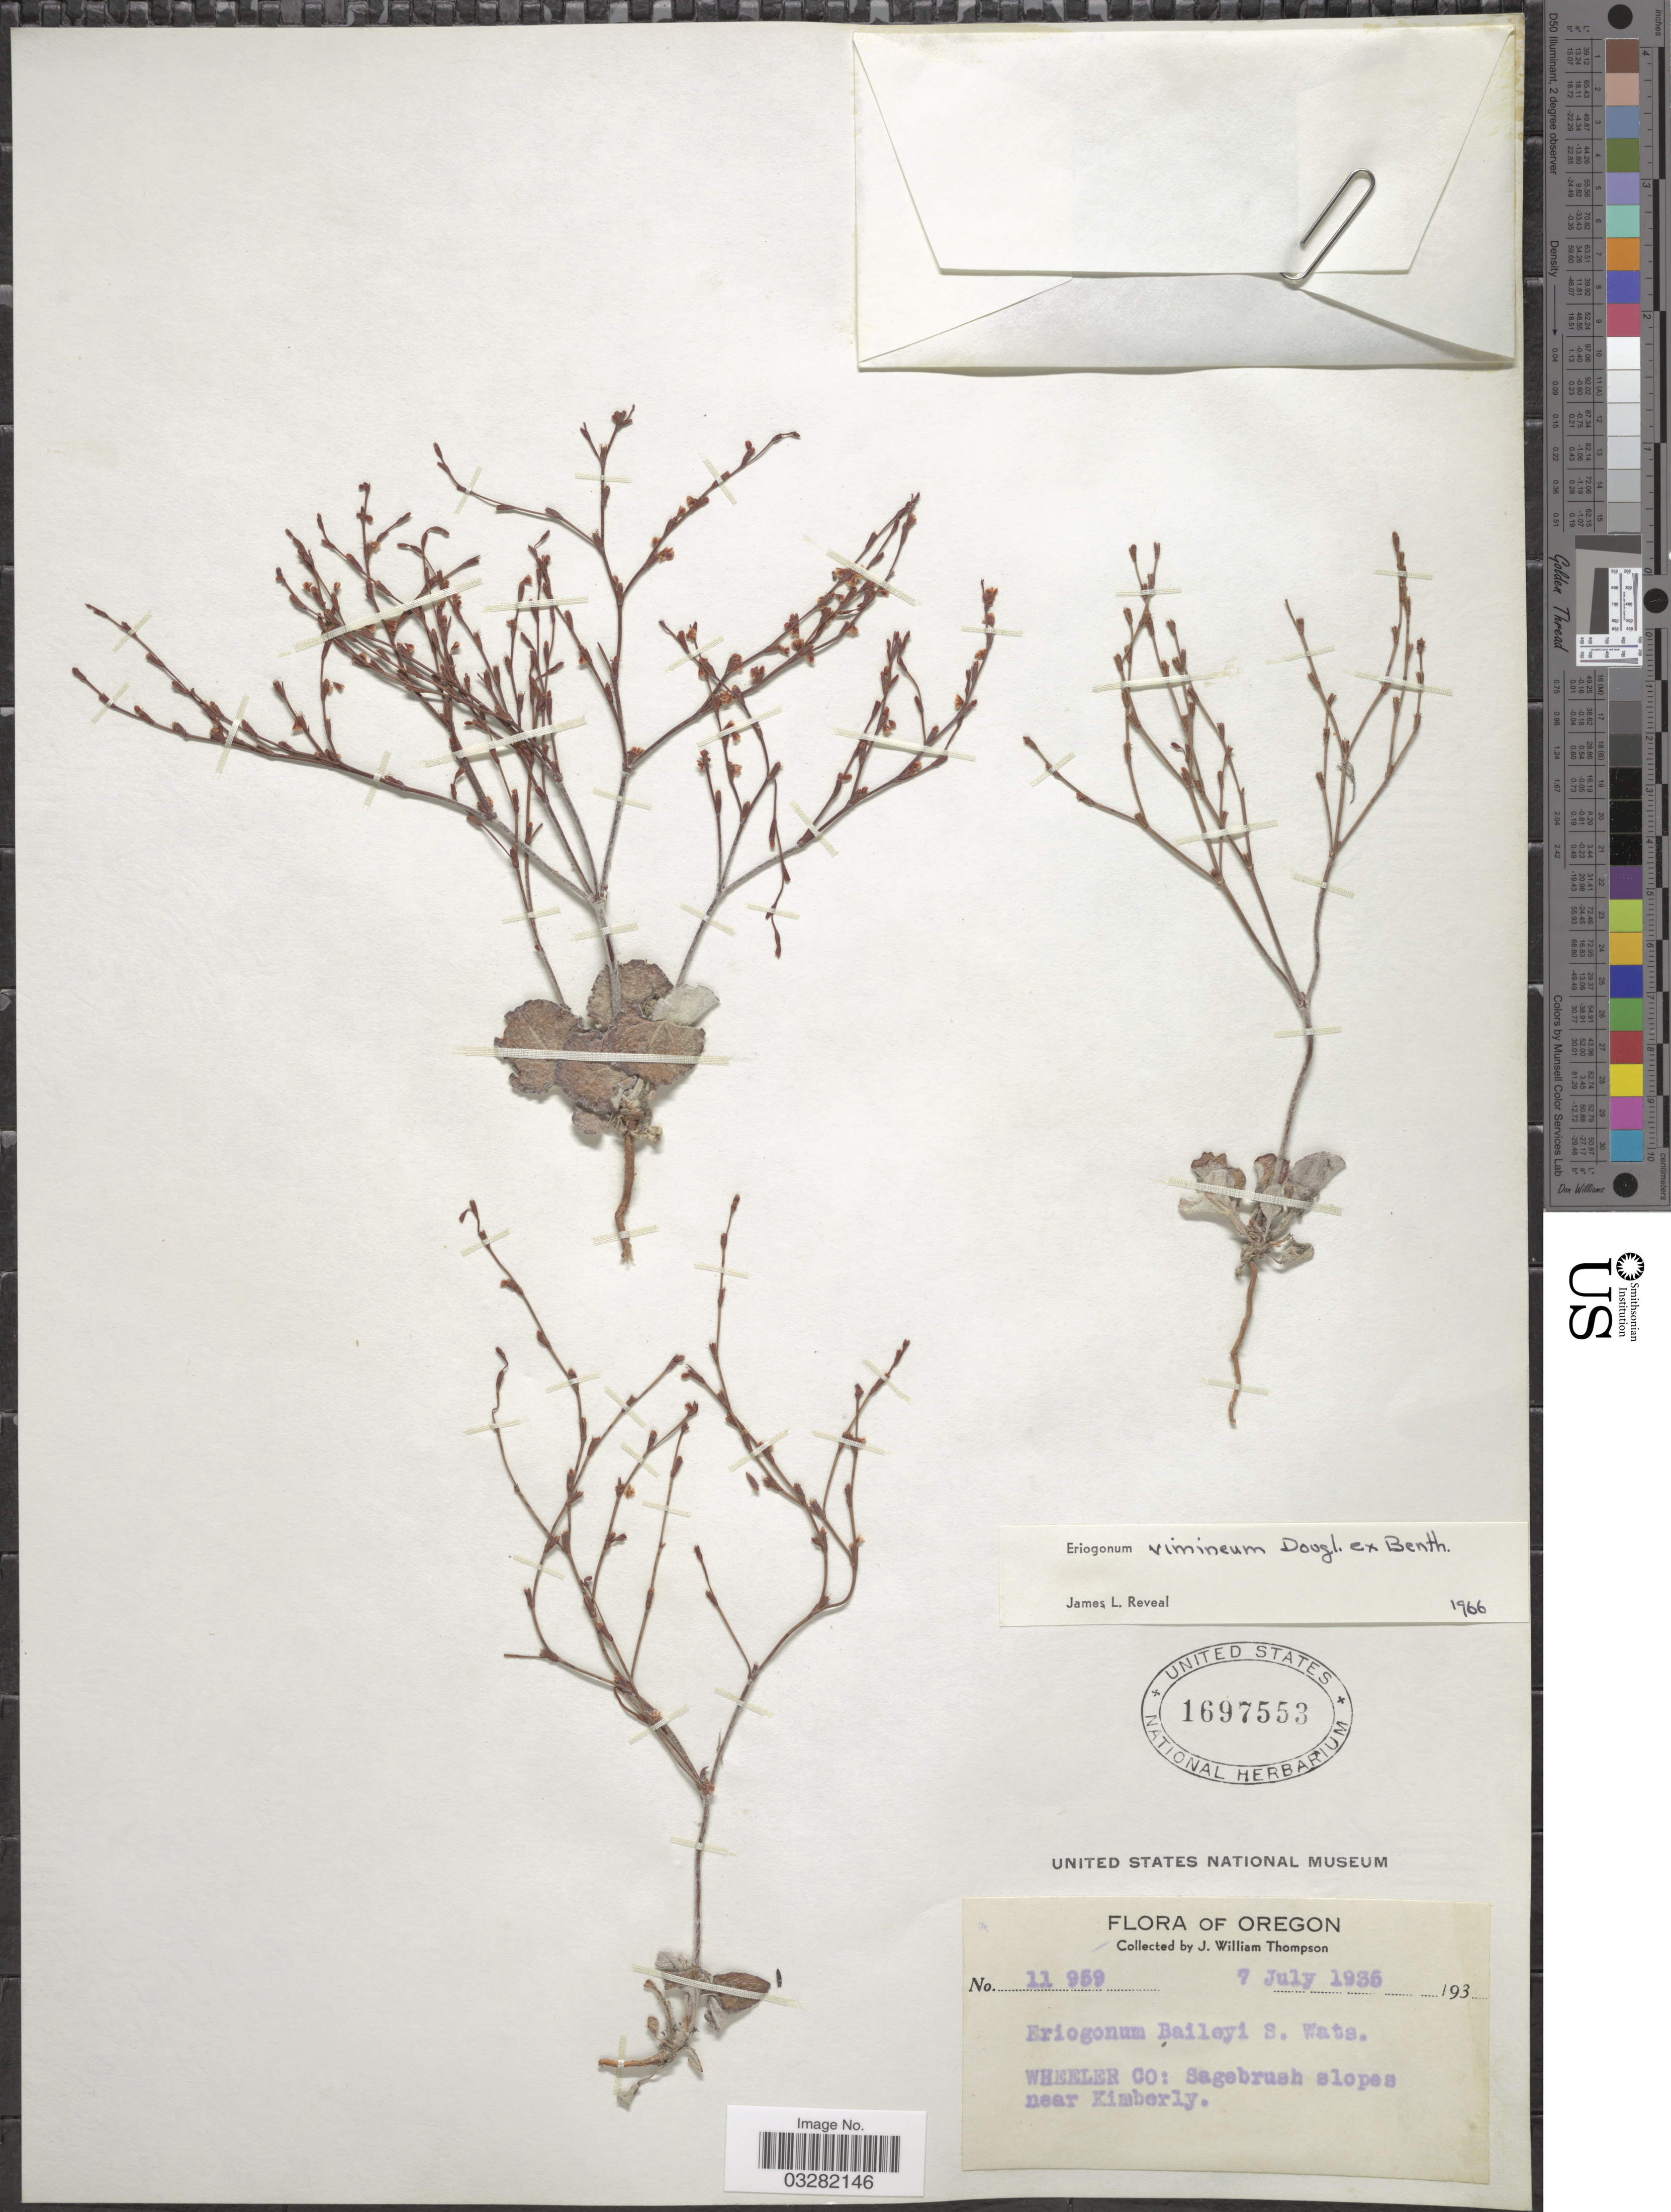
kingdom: Plantae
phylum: Tracheophyta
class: Magnoliopsida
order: Caryophyllales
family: Polygonaceae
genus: Eriogonum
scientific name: Eriogonum vimineum var. vimineum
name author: Douglas ex Benth.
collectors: J. W. Thompson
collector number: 11959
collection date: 1935-07-07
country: United States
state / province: Oregon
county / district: Wheeler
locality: Wheeler Co.: Sagebrush slopes near Kimberly.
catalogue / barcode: US 1697553